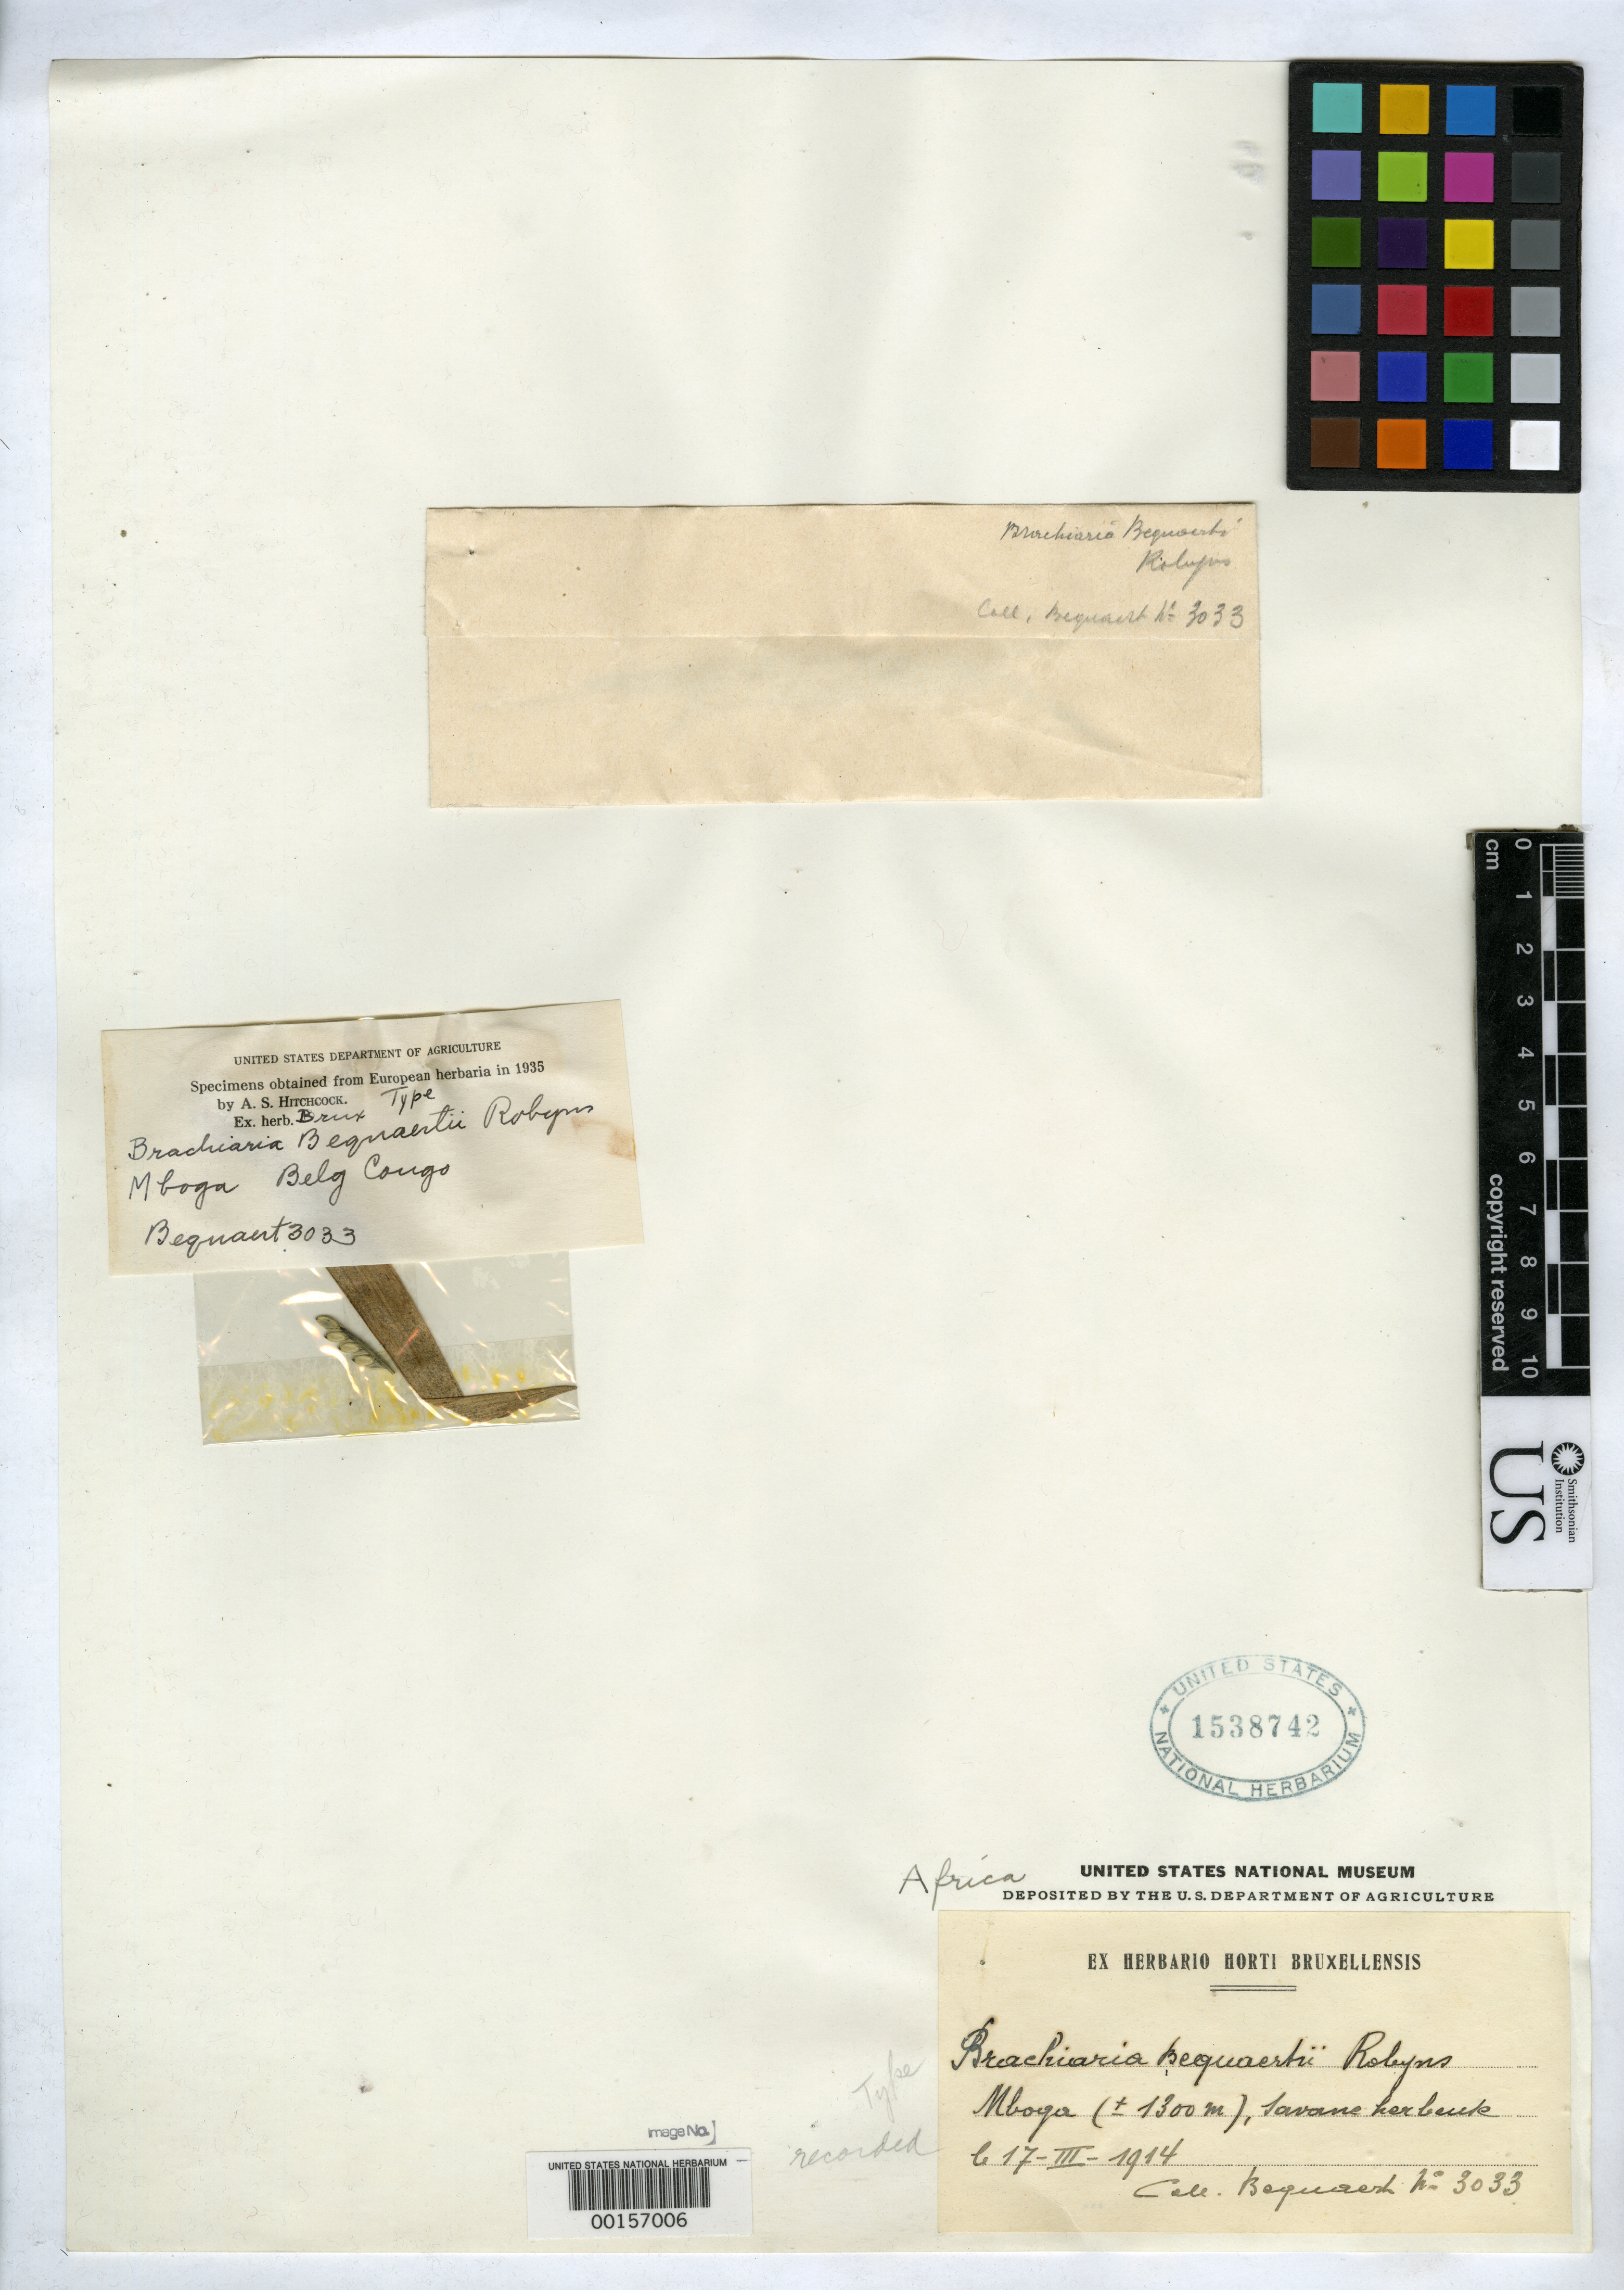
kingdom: Plantae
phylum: Tracheophyta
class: Liliopsida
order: Poales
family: Poaceae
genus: Brachiaria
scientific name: Brachiaria bequaertii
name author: Robyns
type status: Type Fragment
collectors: J. Bequaert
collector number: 3033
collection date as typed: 17 --- 1914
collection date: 1914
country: Congo, Democratic Republic of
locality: Lacs Albert Dist., Mboga.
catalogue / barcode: US 1538742